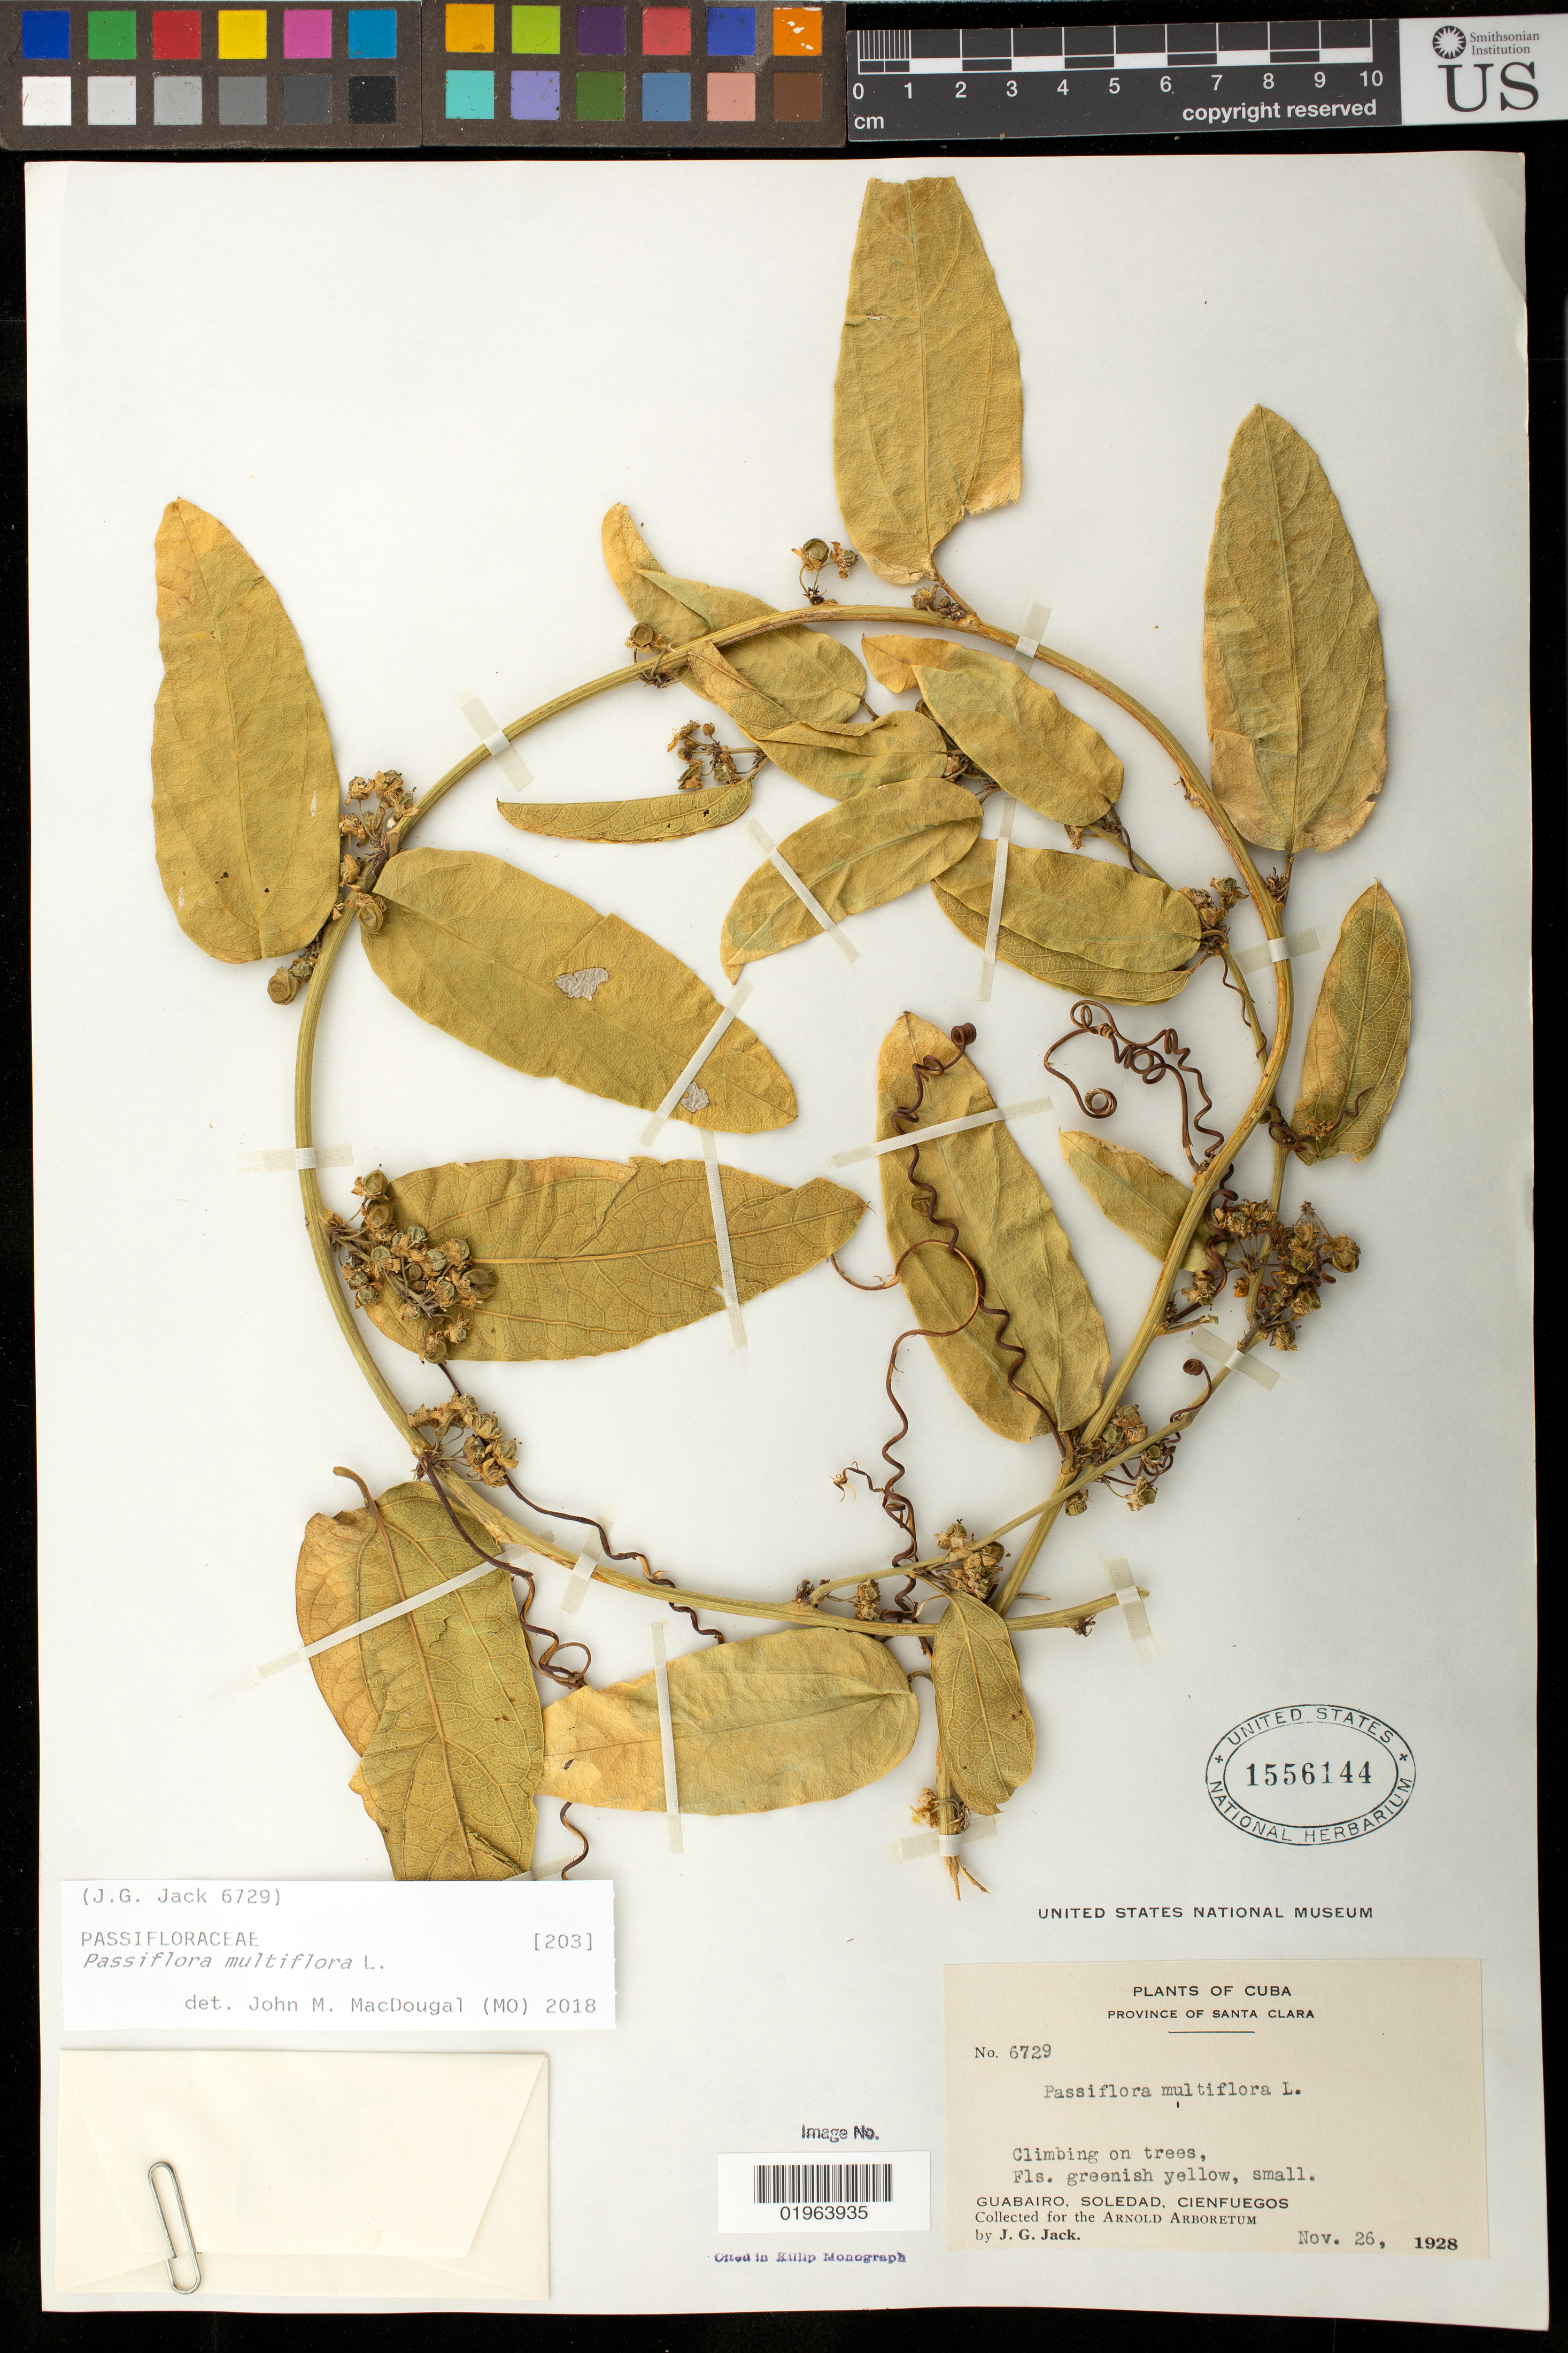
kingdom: Plantae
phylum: Tracheophyta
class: Magnoliopsida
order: Malpighiales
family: Passifloraceae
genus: Passiflora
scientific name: Passiflora multiflora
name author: L.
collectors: J. G. Jack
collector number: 6729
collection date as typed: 26 Nov 1928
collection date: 1928-11-26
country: Cuba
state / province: Cienfuegos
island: Cuba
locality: Cienfuegos, Soledad, Guabairo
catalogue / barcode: US 1556144